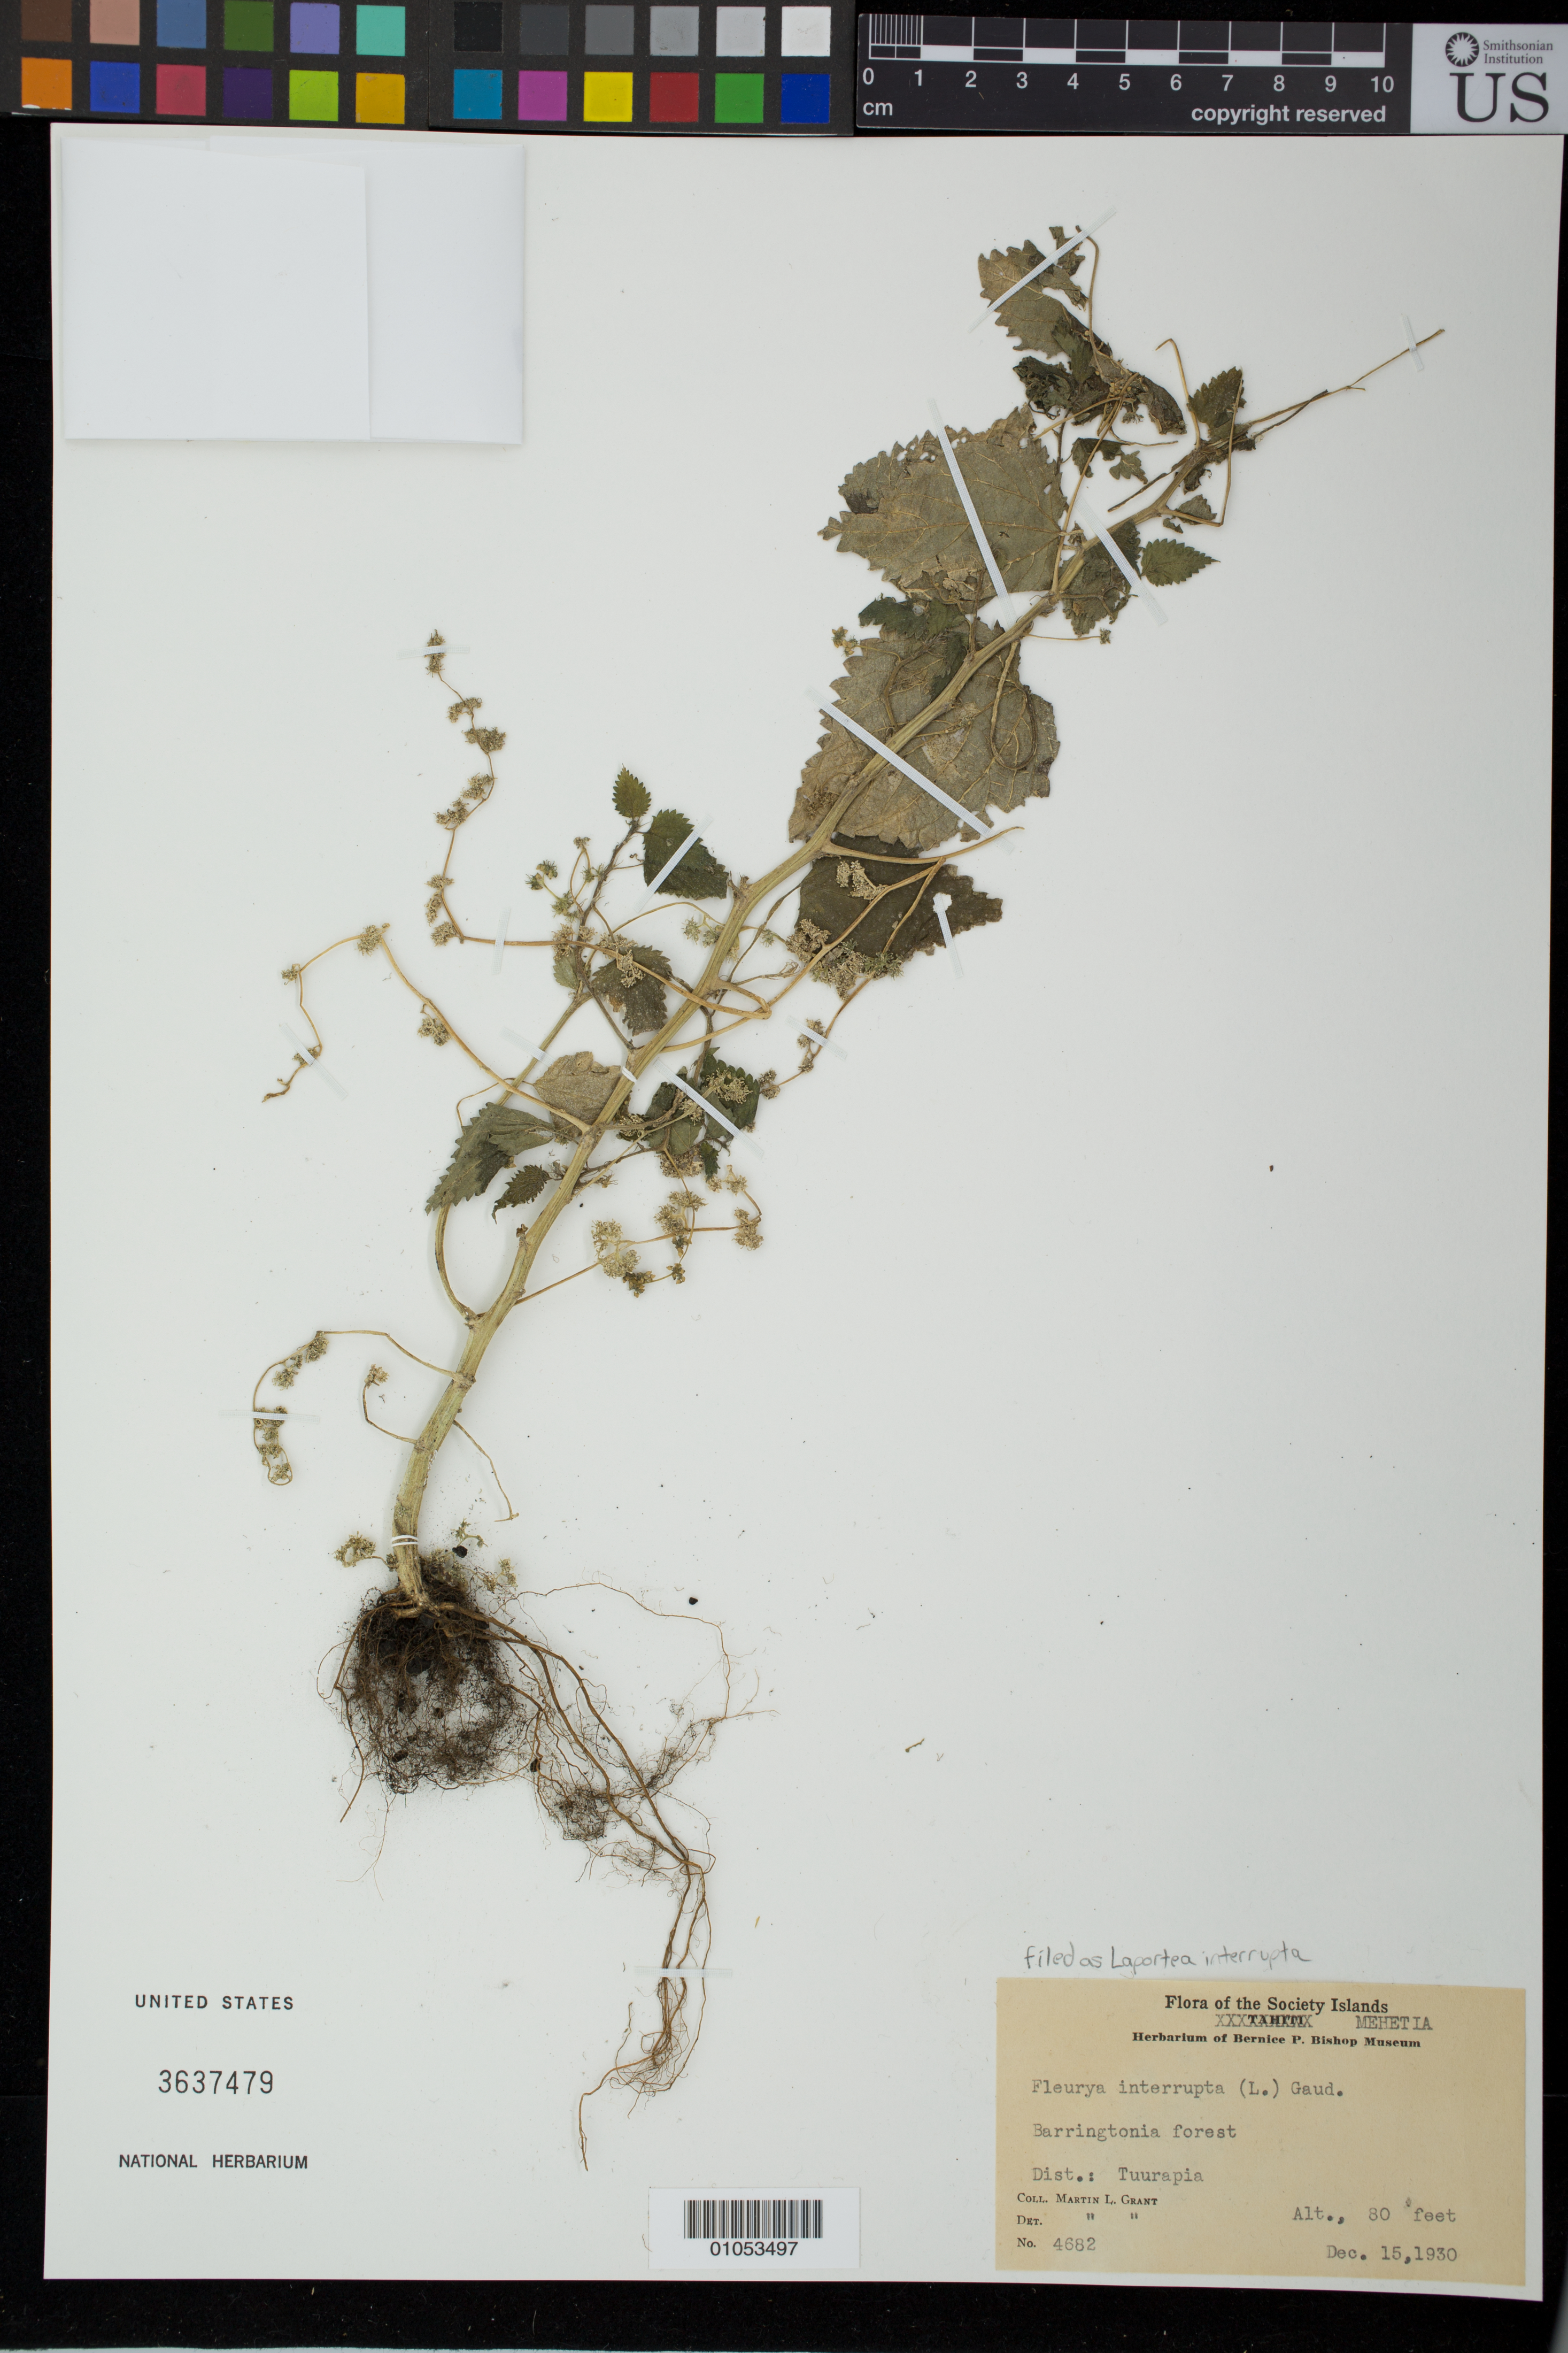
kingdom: Plantae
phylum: Tracheophyta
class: Magnoliopsida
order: Rosales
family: Urticaceae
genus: Laportea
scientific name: Laportea interrupta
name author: (L.) Chew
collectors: M. L. Grant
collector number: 4682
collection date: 1930-12-15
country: French Polynesia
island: Mehetia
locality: Tuurapia Distr.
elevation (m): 24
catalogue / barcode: US 3637479